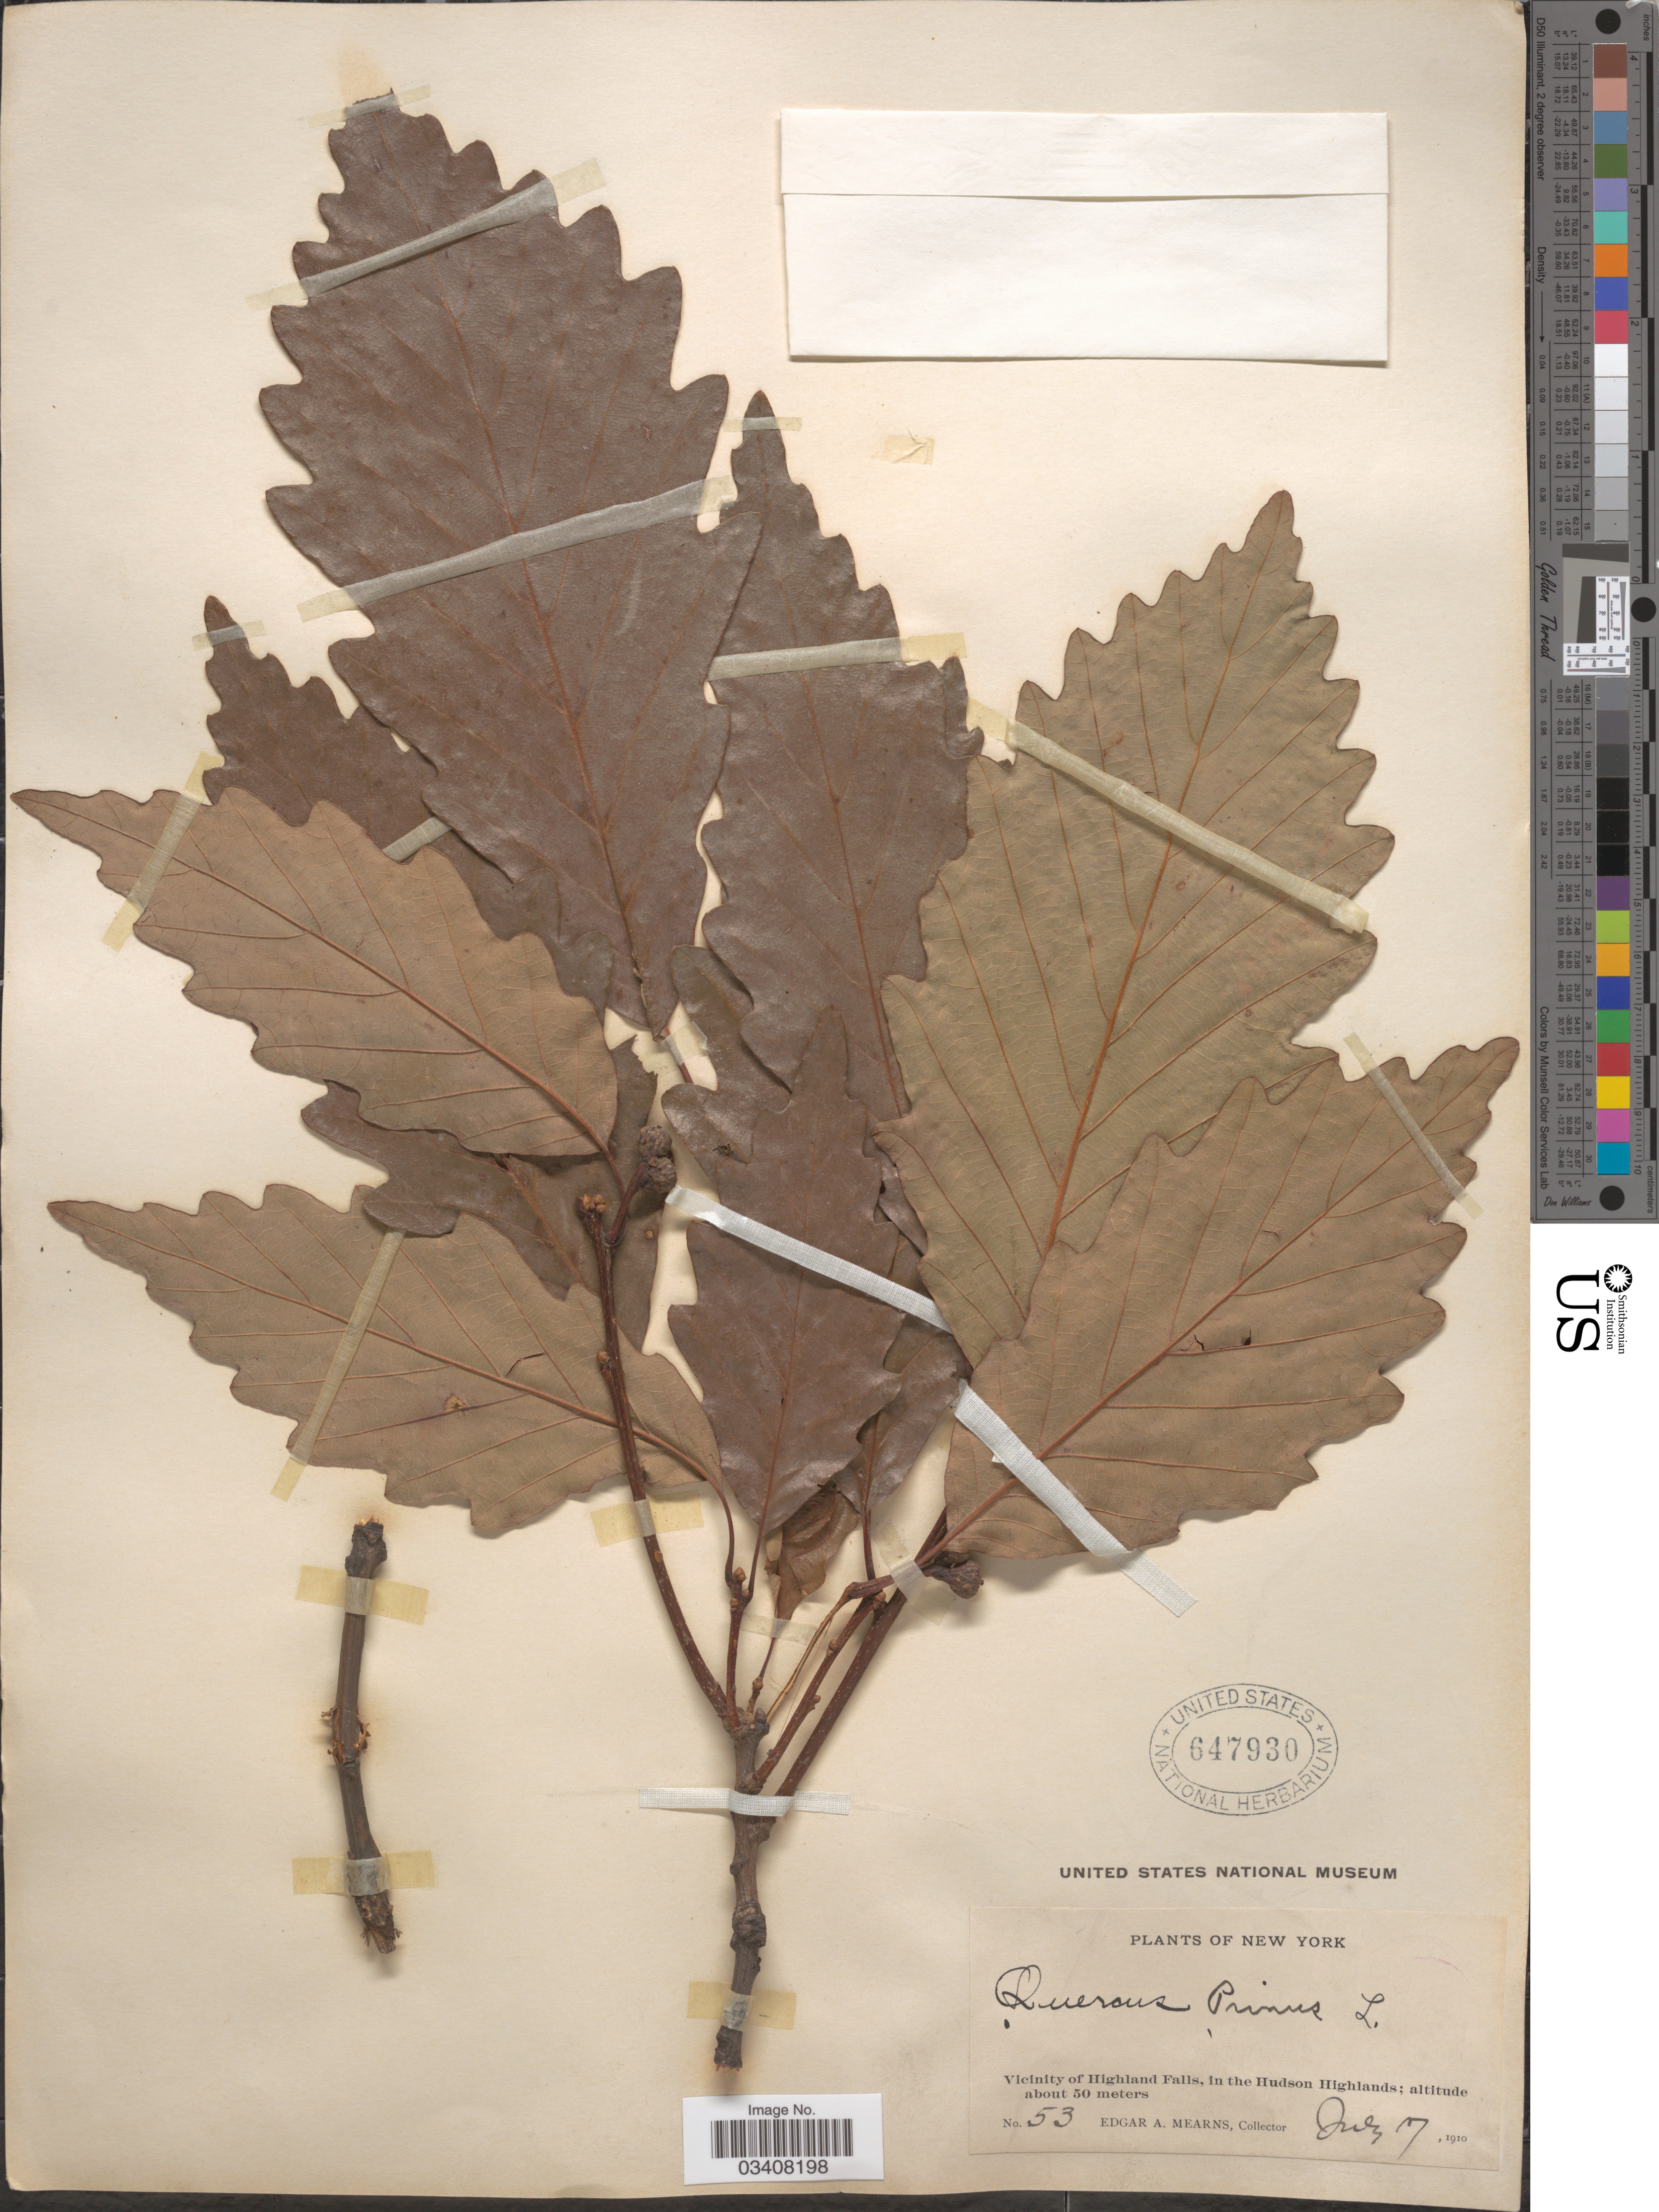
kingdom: Plantae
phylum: Tracheophyta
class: Magnoliopsida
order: Fagales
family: Fagaceae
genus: Quercus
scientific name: Quercus prinus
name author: L.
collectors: E. A. Mearns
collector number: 53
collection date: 1910-07-07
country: United States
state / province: New York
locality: Vicinity of Highland Falls, in the Hudson Highlands.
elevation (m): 50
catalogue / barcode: US 647930